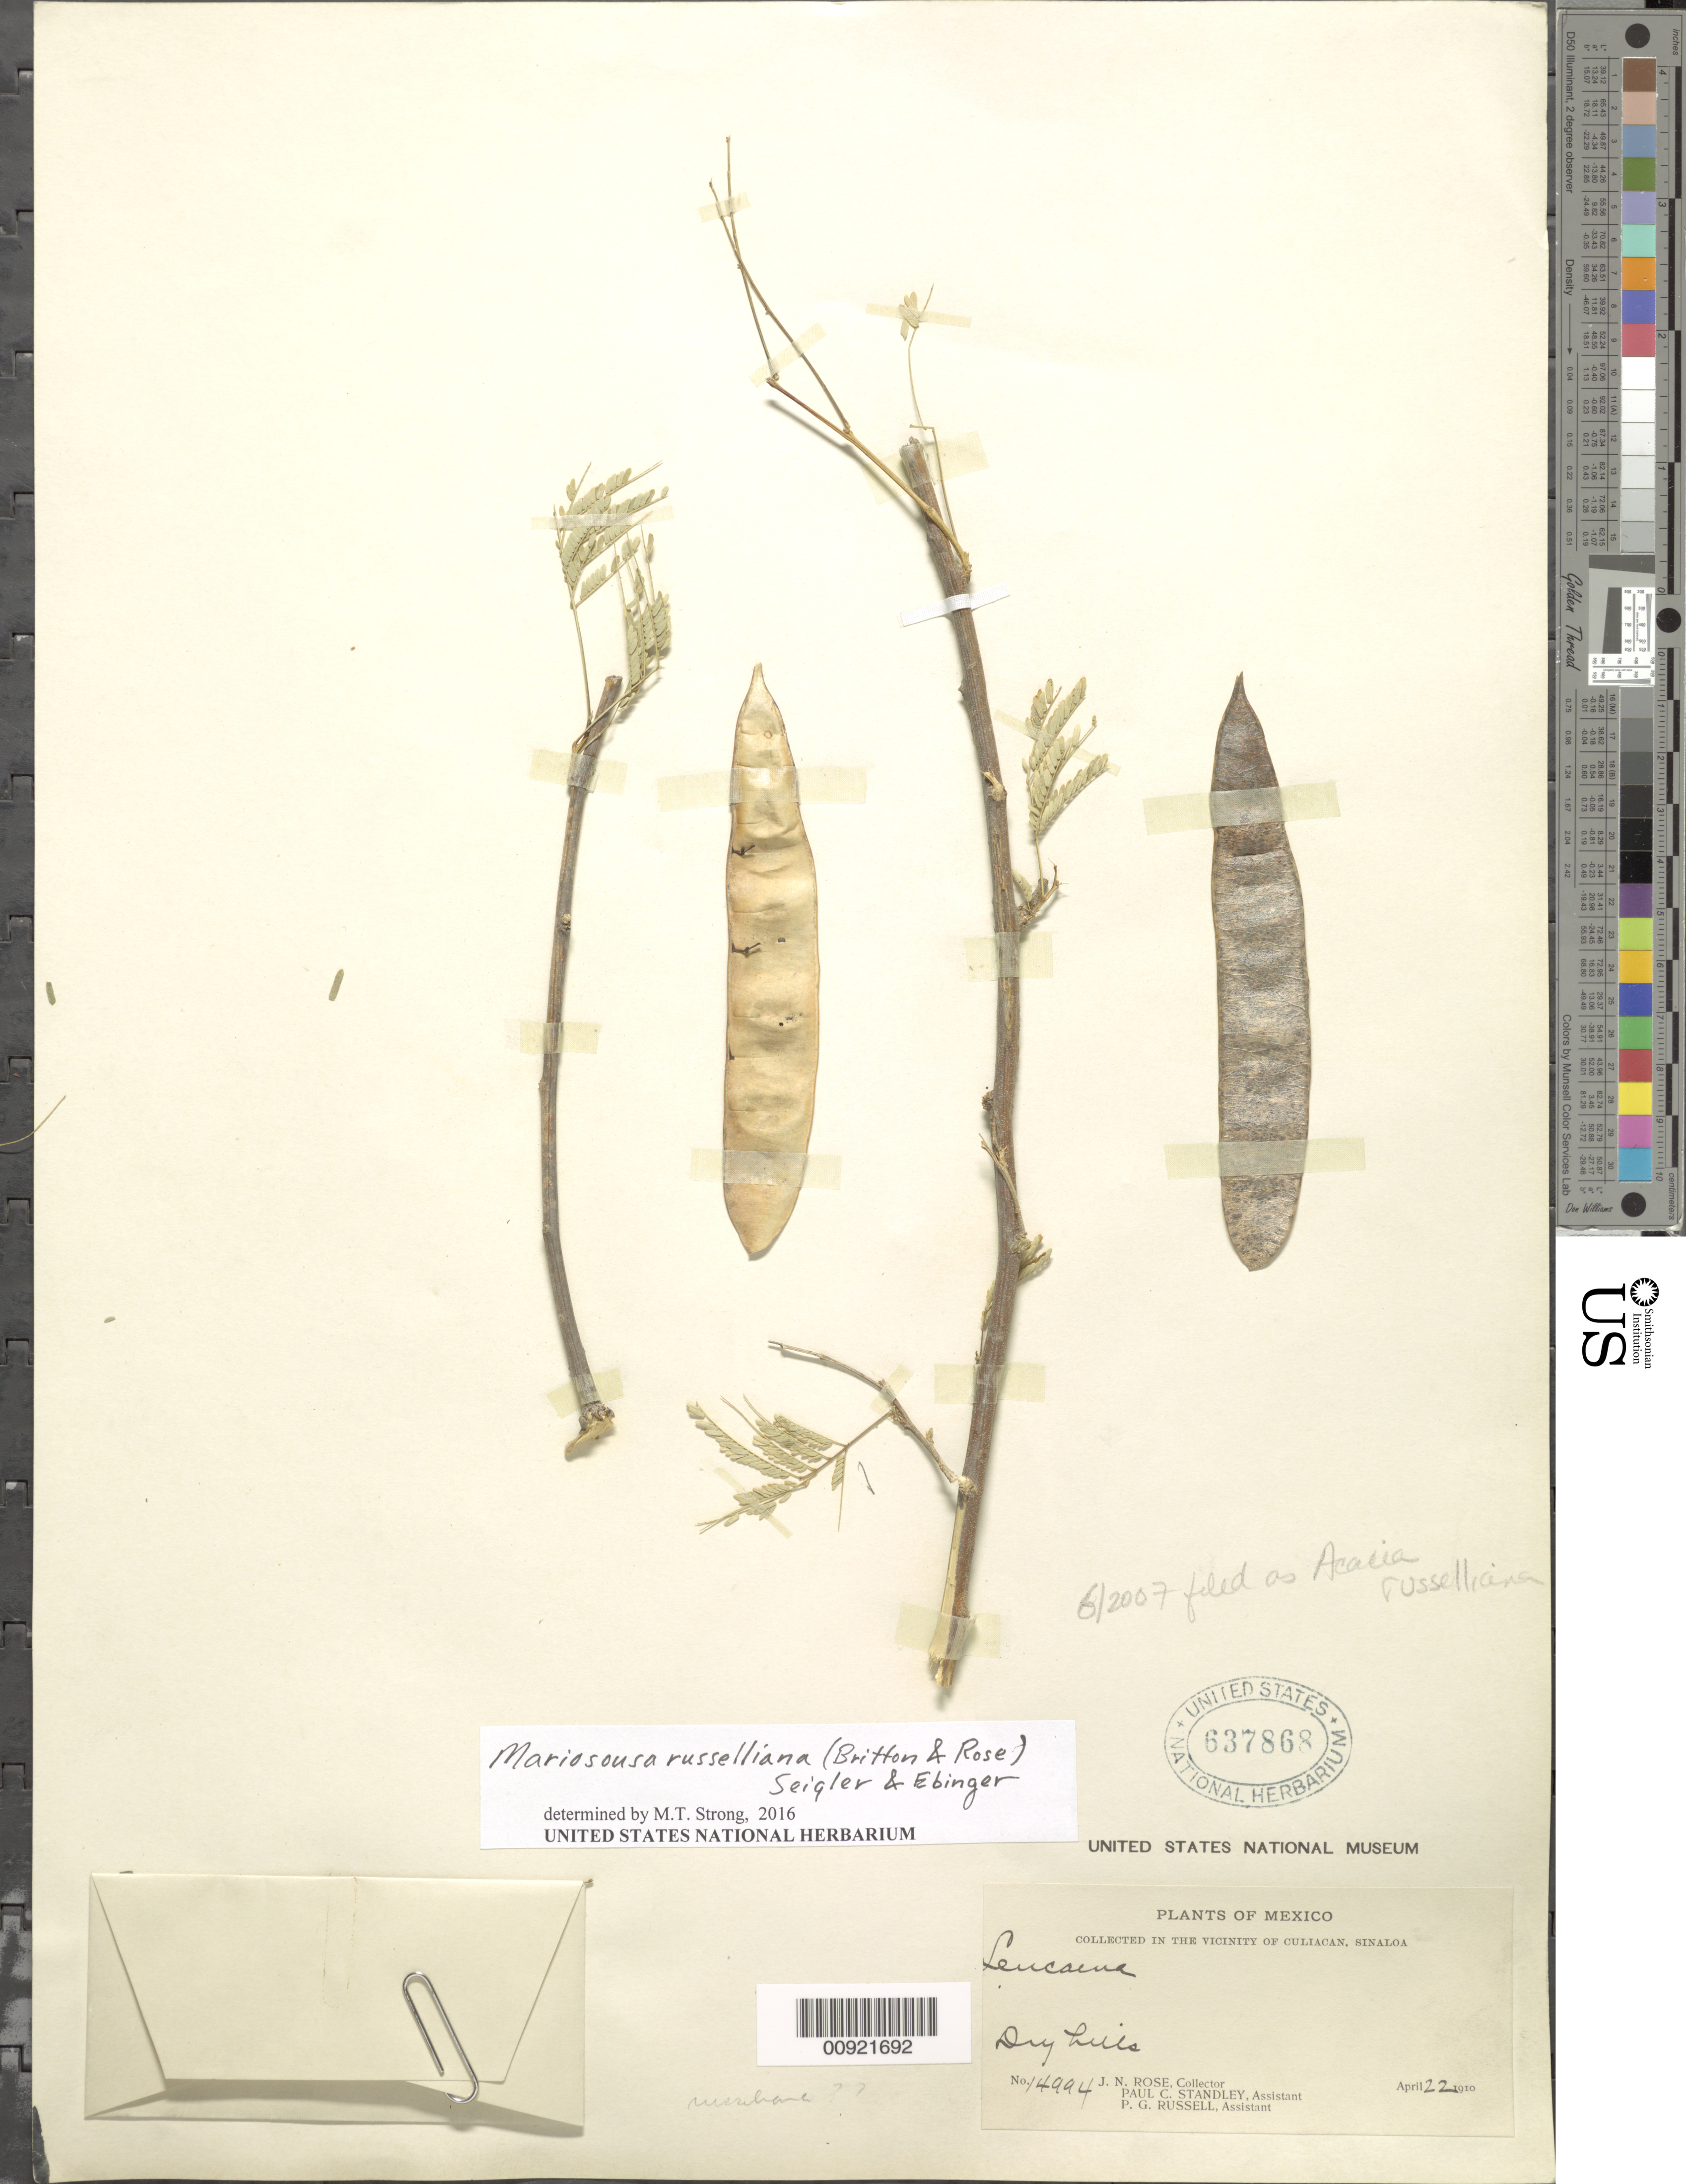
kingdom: Plantae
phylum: Tracheophyta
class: Magnoliopsida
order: Fabales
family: Fabaceae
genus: Mariosousa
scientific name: Mariosousa russelliana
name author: (Britton & Rose) Seigler & Ebinger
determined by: Strong, M. T., (US), Smithsonian Institution - National Museum of Natural History (UNITED STATES)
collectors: J. N. Rose, P. C. Standley & P. G. Russell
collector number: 14994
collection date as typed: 22 Apr 1910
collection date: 1910-04-22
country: Mexico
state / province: Sinaloa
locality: In the vicinity of Culiacan, Sinaloa.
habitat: Dry hills.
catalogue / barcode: US 637868